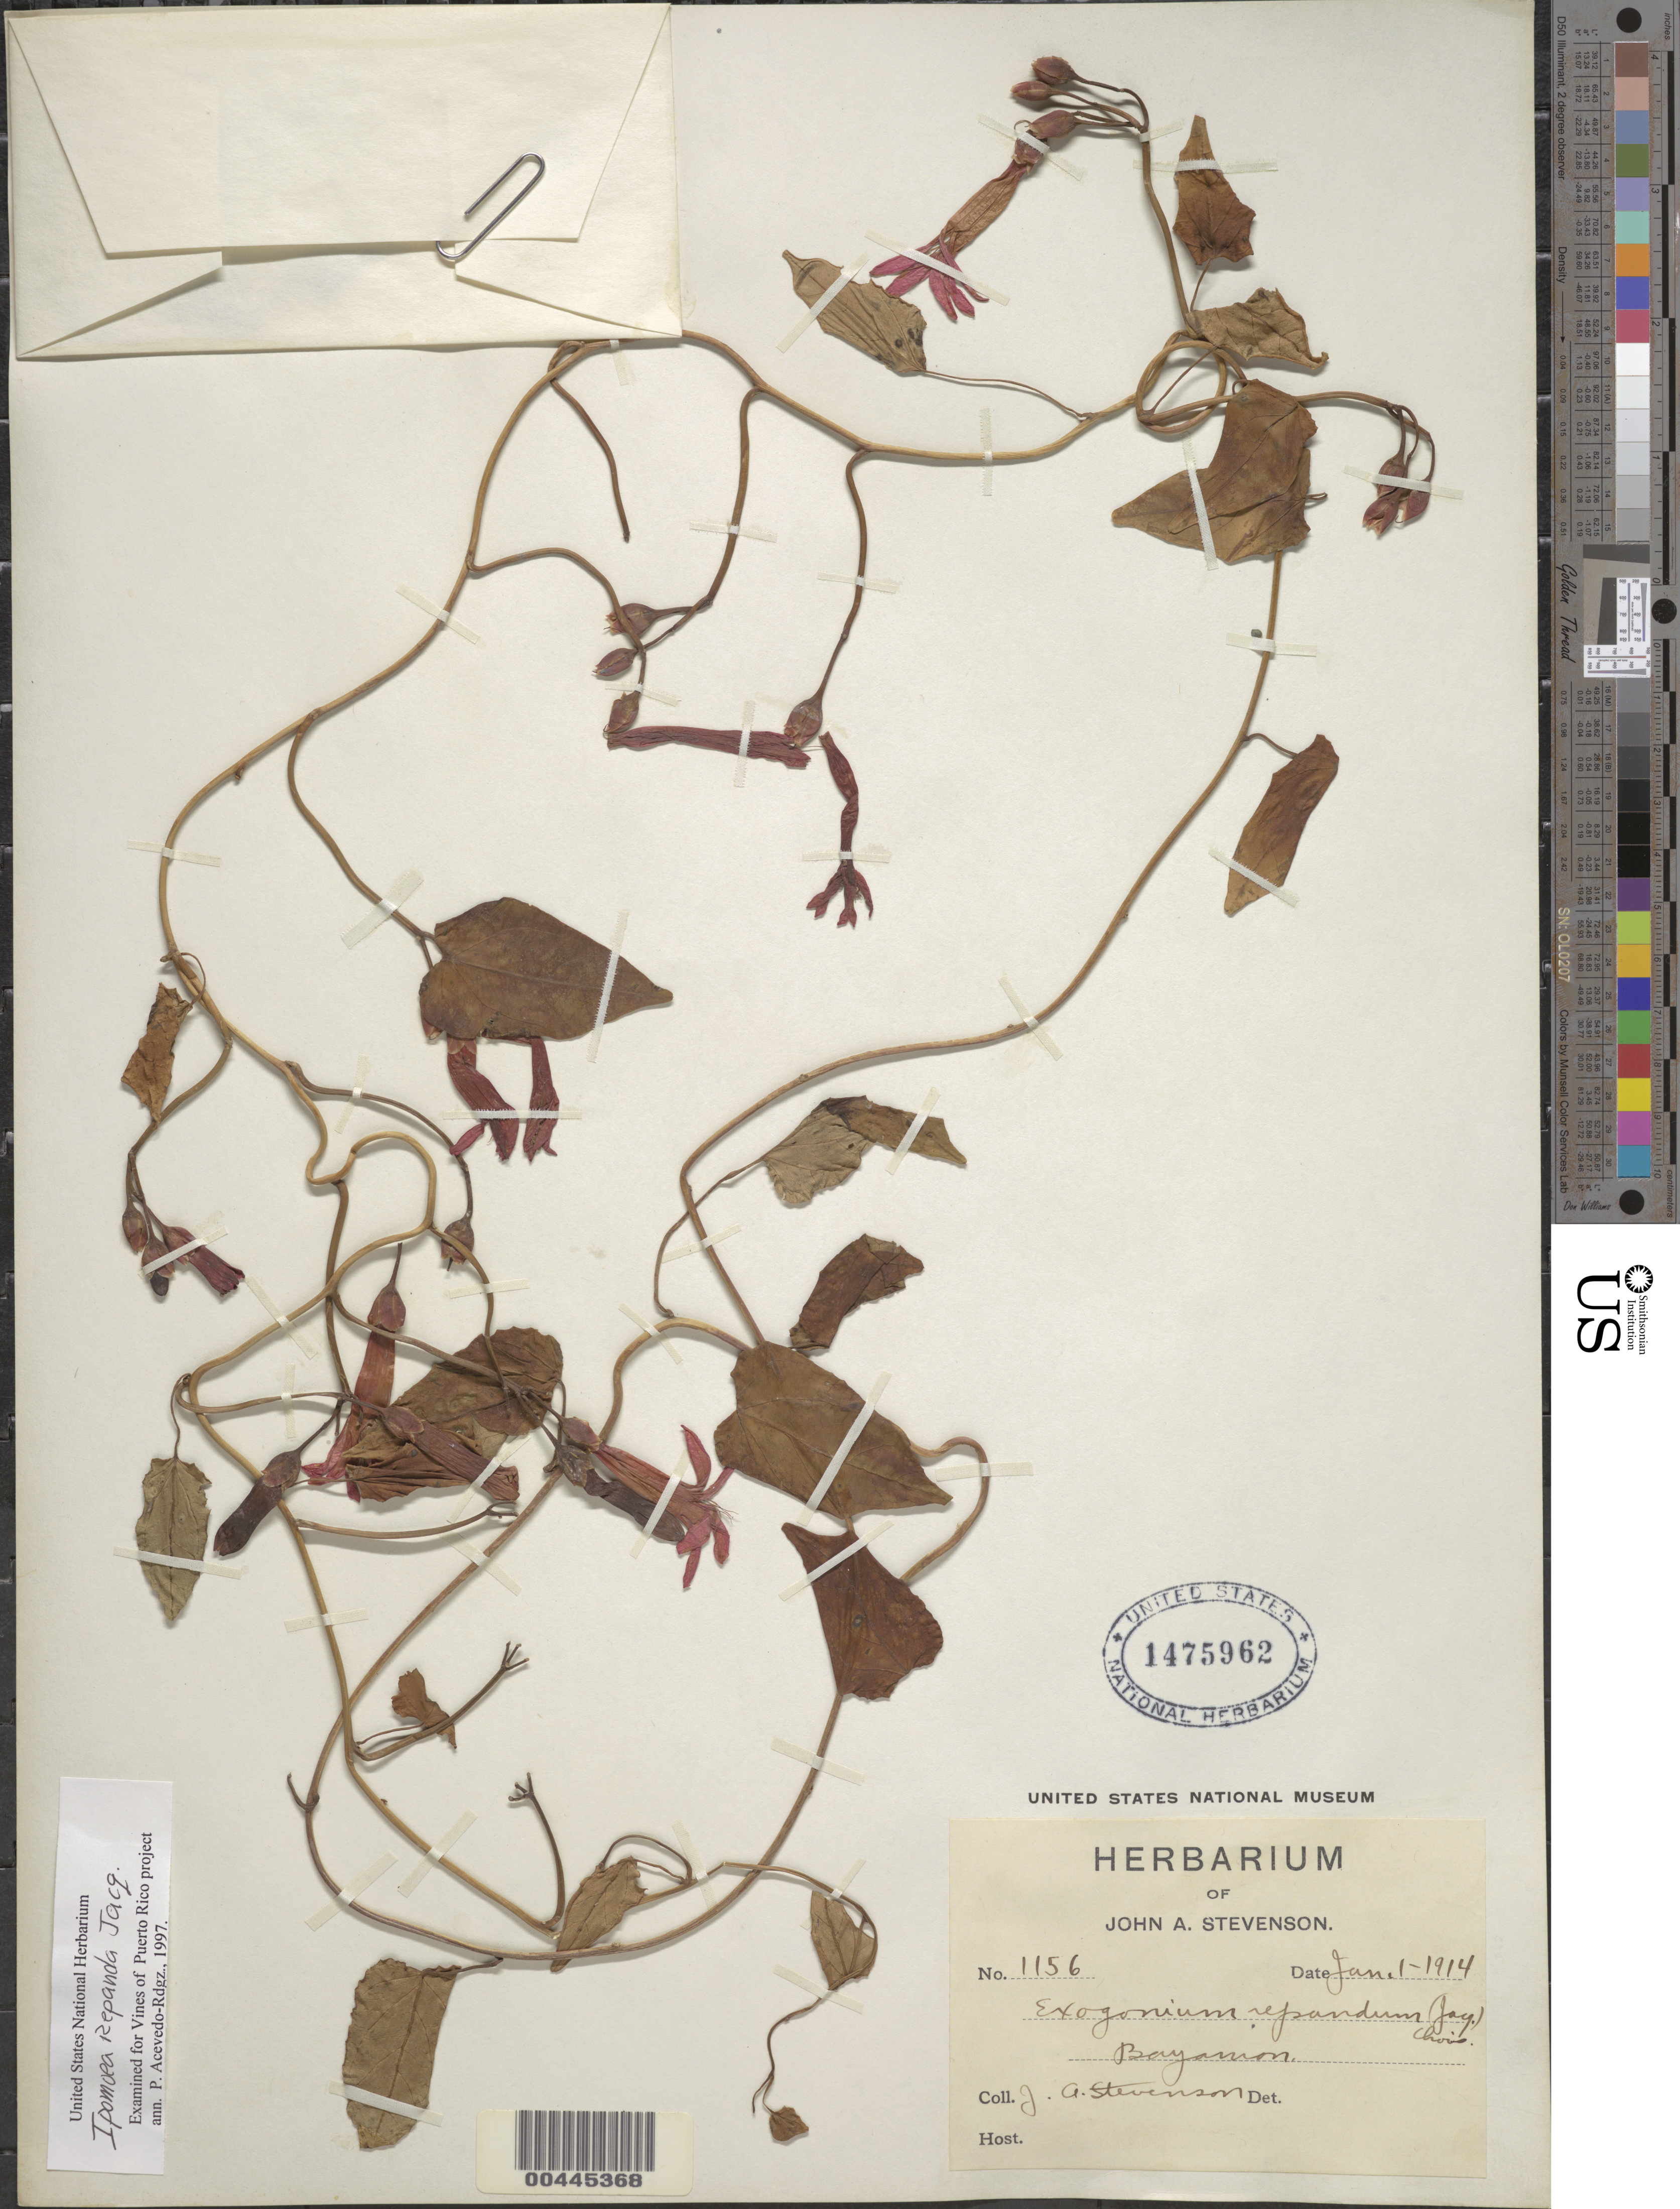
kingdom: Plantae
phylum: Tracheophyta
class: Magnoliopsida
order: Solanales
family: Convolvulaceae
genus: Ipomoea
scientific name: Ipomoea repanda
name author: Jacq.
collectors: J. Stevenson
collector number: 1156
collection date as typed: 01 Jan 1914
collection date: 1914-01-01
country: Puerto Rico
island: Greater Antilles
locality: Bayamon.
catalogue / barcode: US 1475962